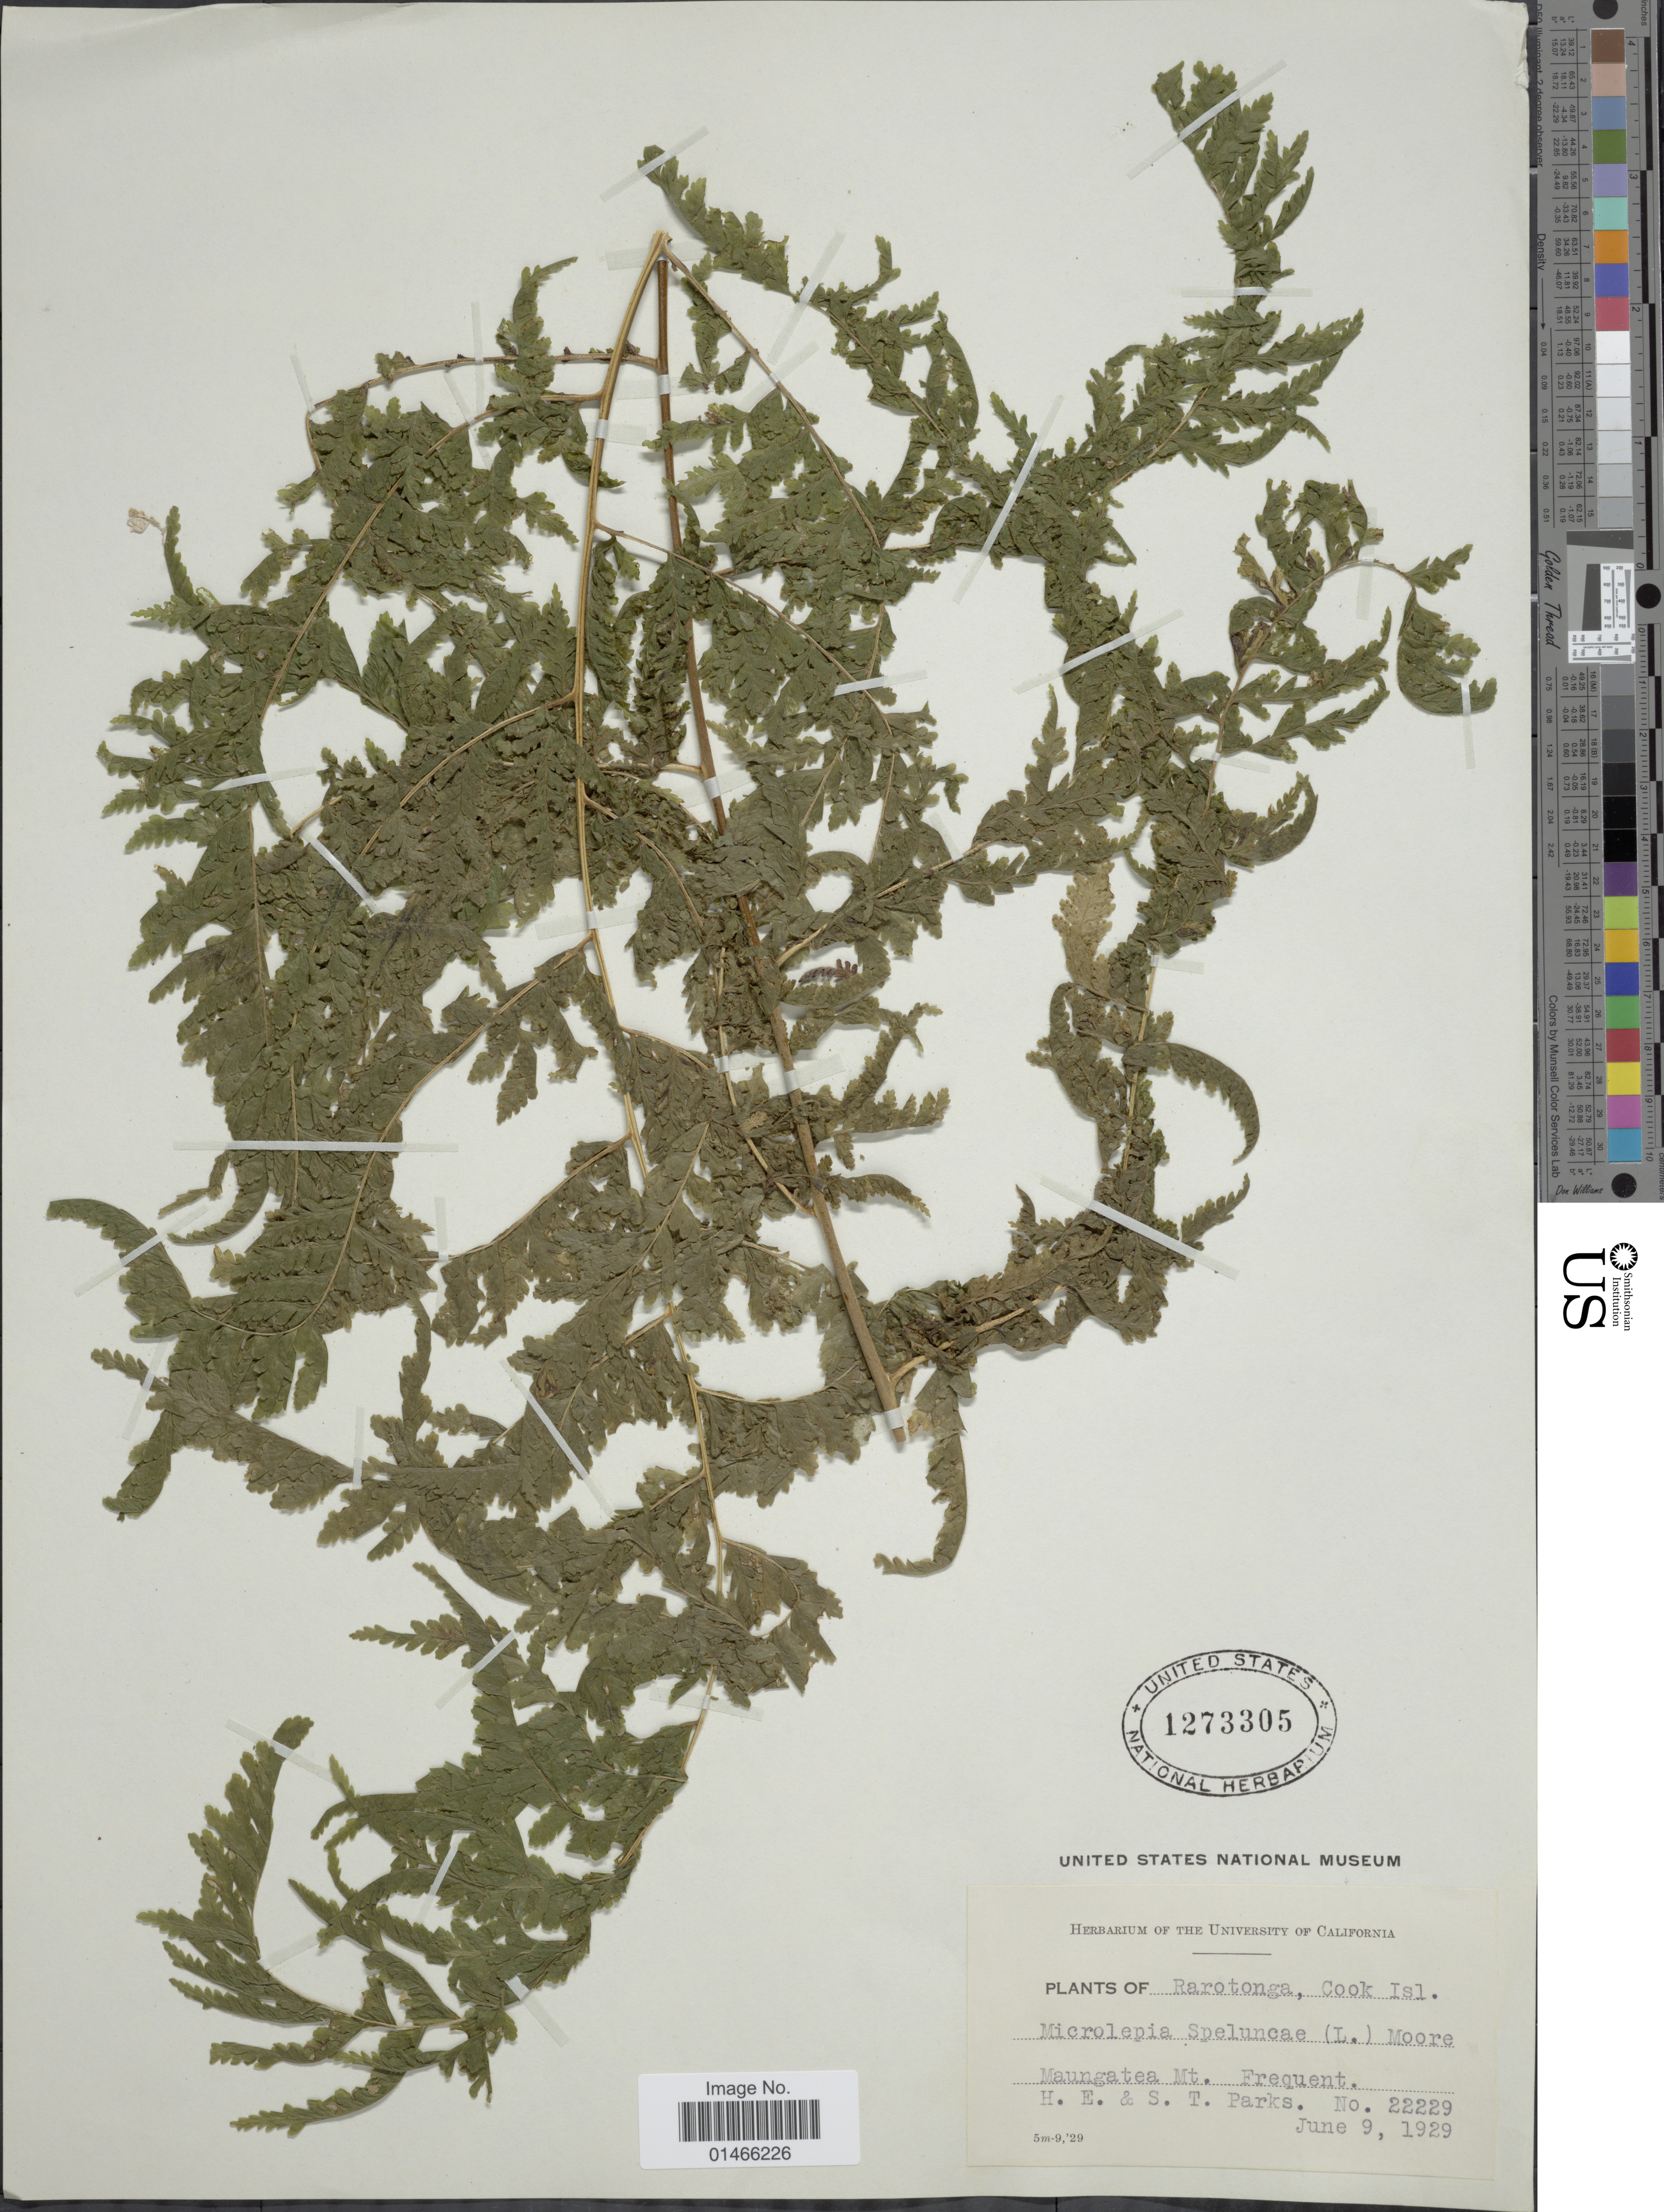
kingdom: Plantae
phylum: Tracheophyta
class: Polypodiopsida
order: Polypodiales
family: Dennstaedtiaceae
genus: Microlepia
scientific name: Microlepia speluncae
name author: (L.) T. Moore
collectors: H. E. Parks & S. Parks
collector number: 22229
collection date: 1929-06-09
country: Cook Islands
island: Rarotonga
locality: Rarotonga, Maungatea Mt.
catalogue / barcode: US 1273305